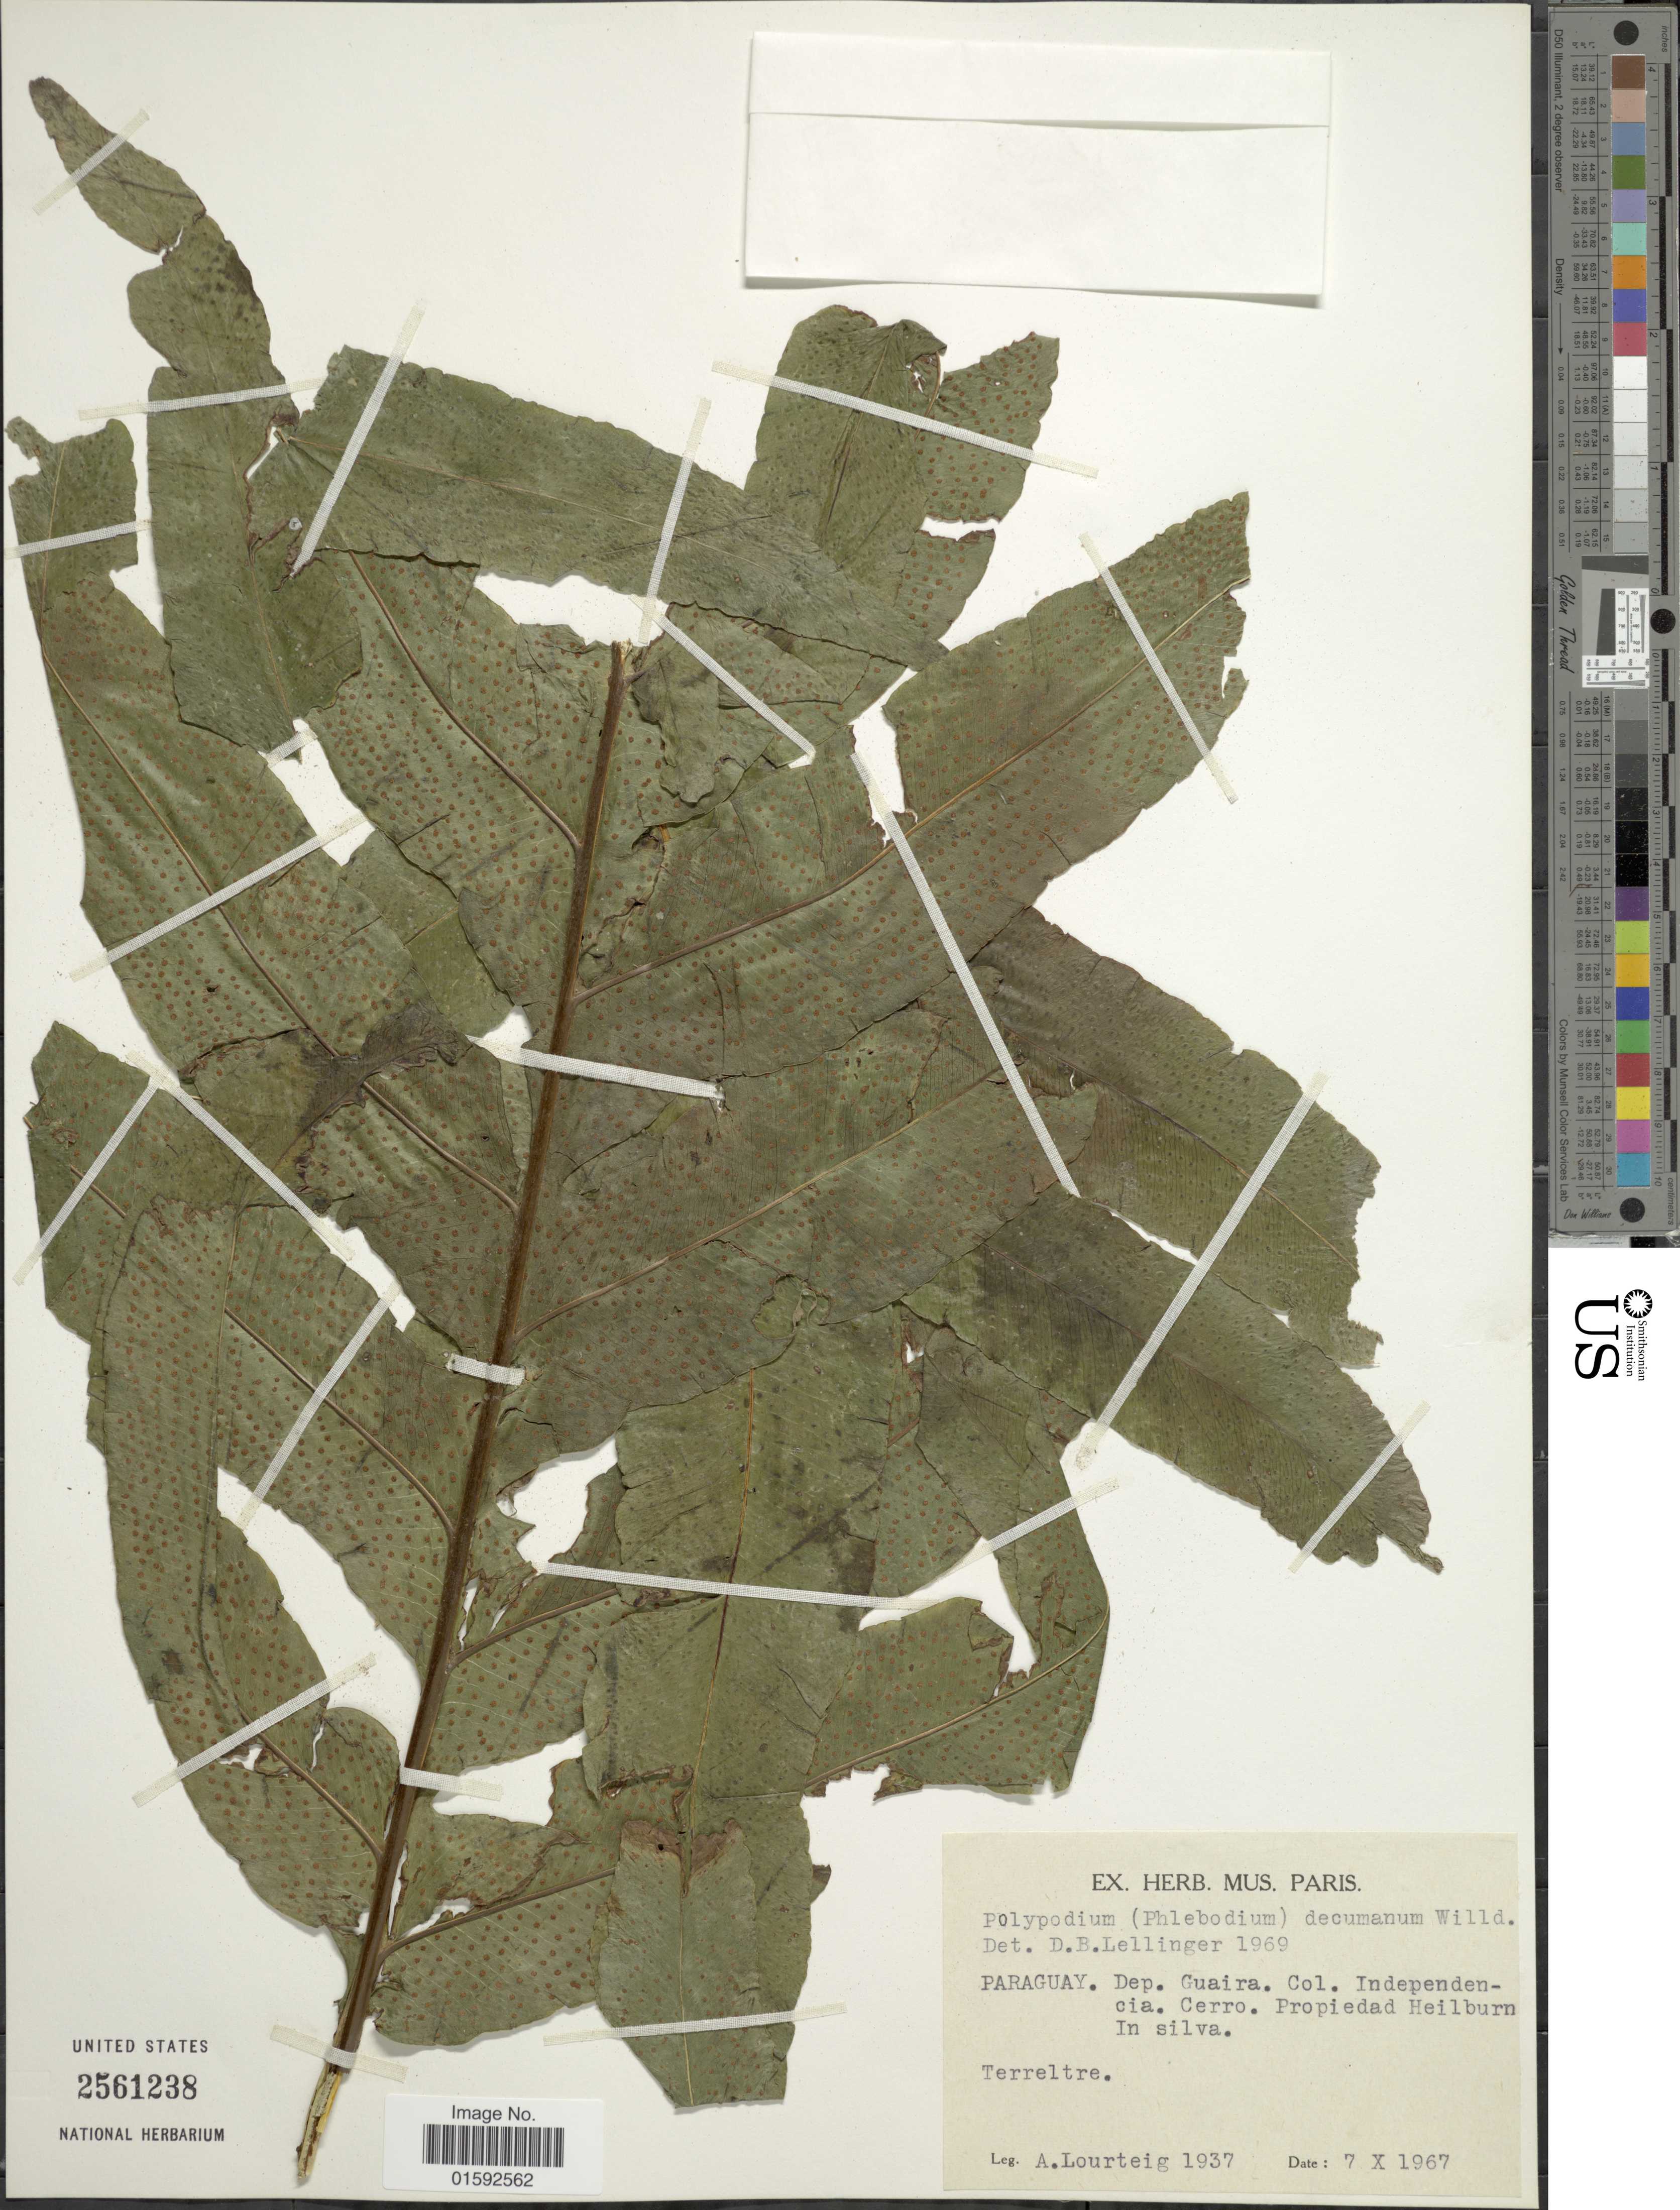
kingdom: Plantae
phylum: Tracheophyta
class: Polypodiopsida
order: Polypodiales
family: Polypodiaceae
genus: Phlebodium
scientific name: Phlebodium decumanum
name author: (Willd.) J. Sm.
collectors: A. Lourteig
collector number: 1937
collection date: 1967-10-07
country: Paraguay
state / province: Guaira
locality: Paraguay: Dep. Guaira. Col. Indenpendencia. Cerro Propiedad Heilburn in Silva.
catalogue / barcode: US 589456